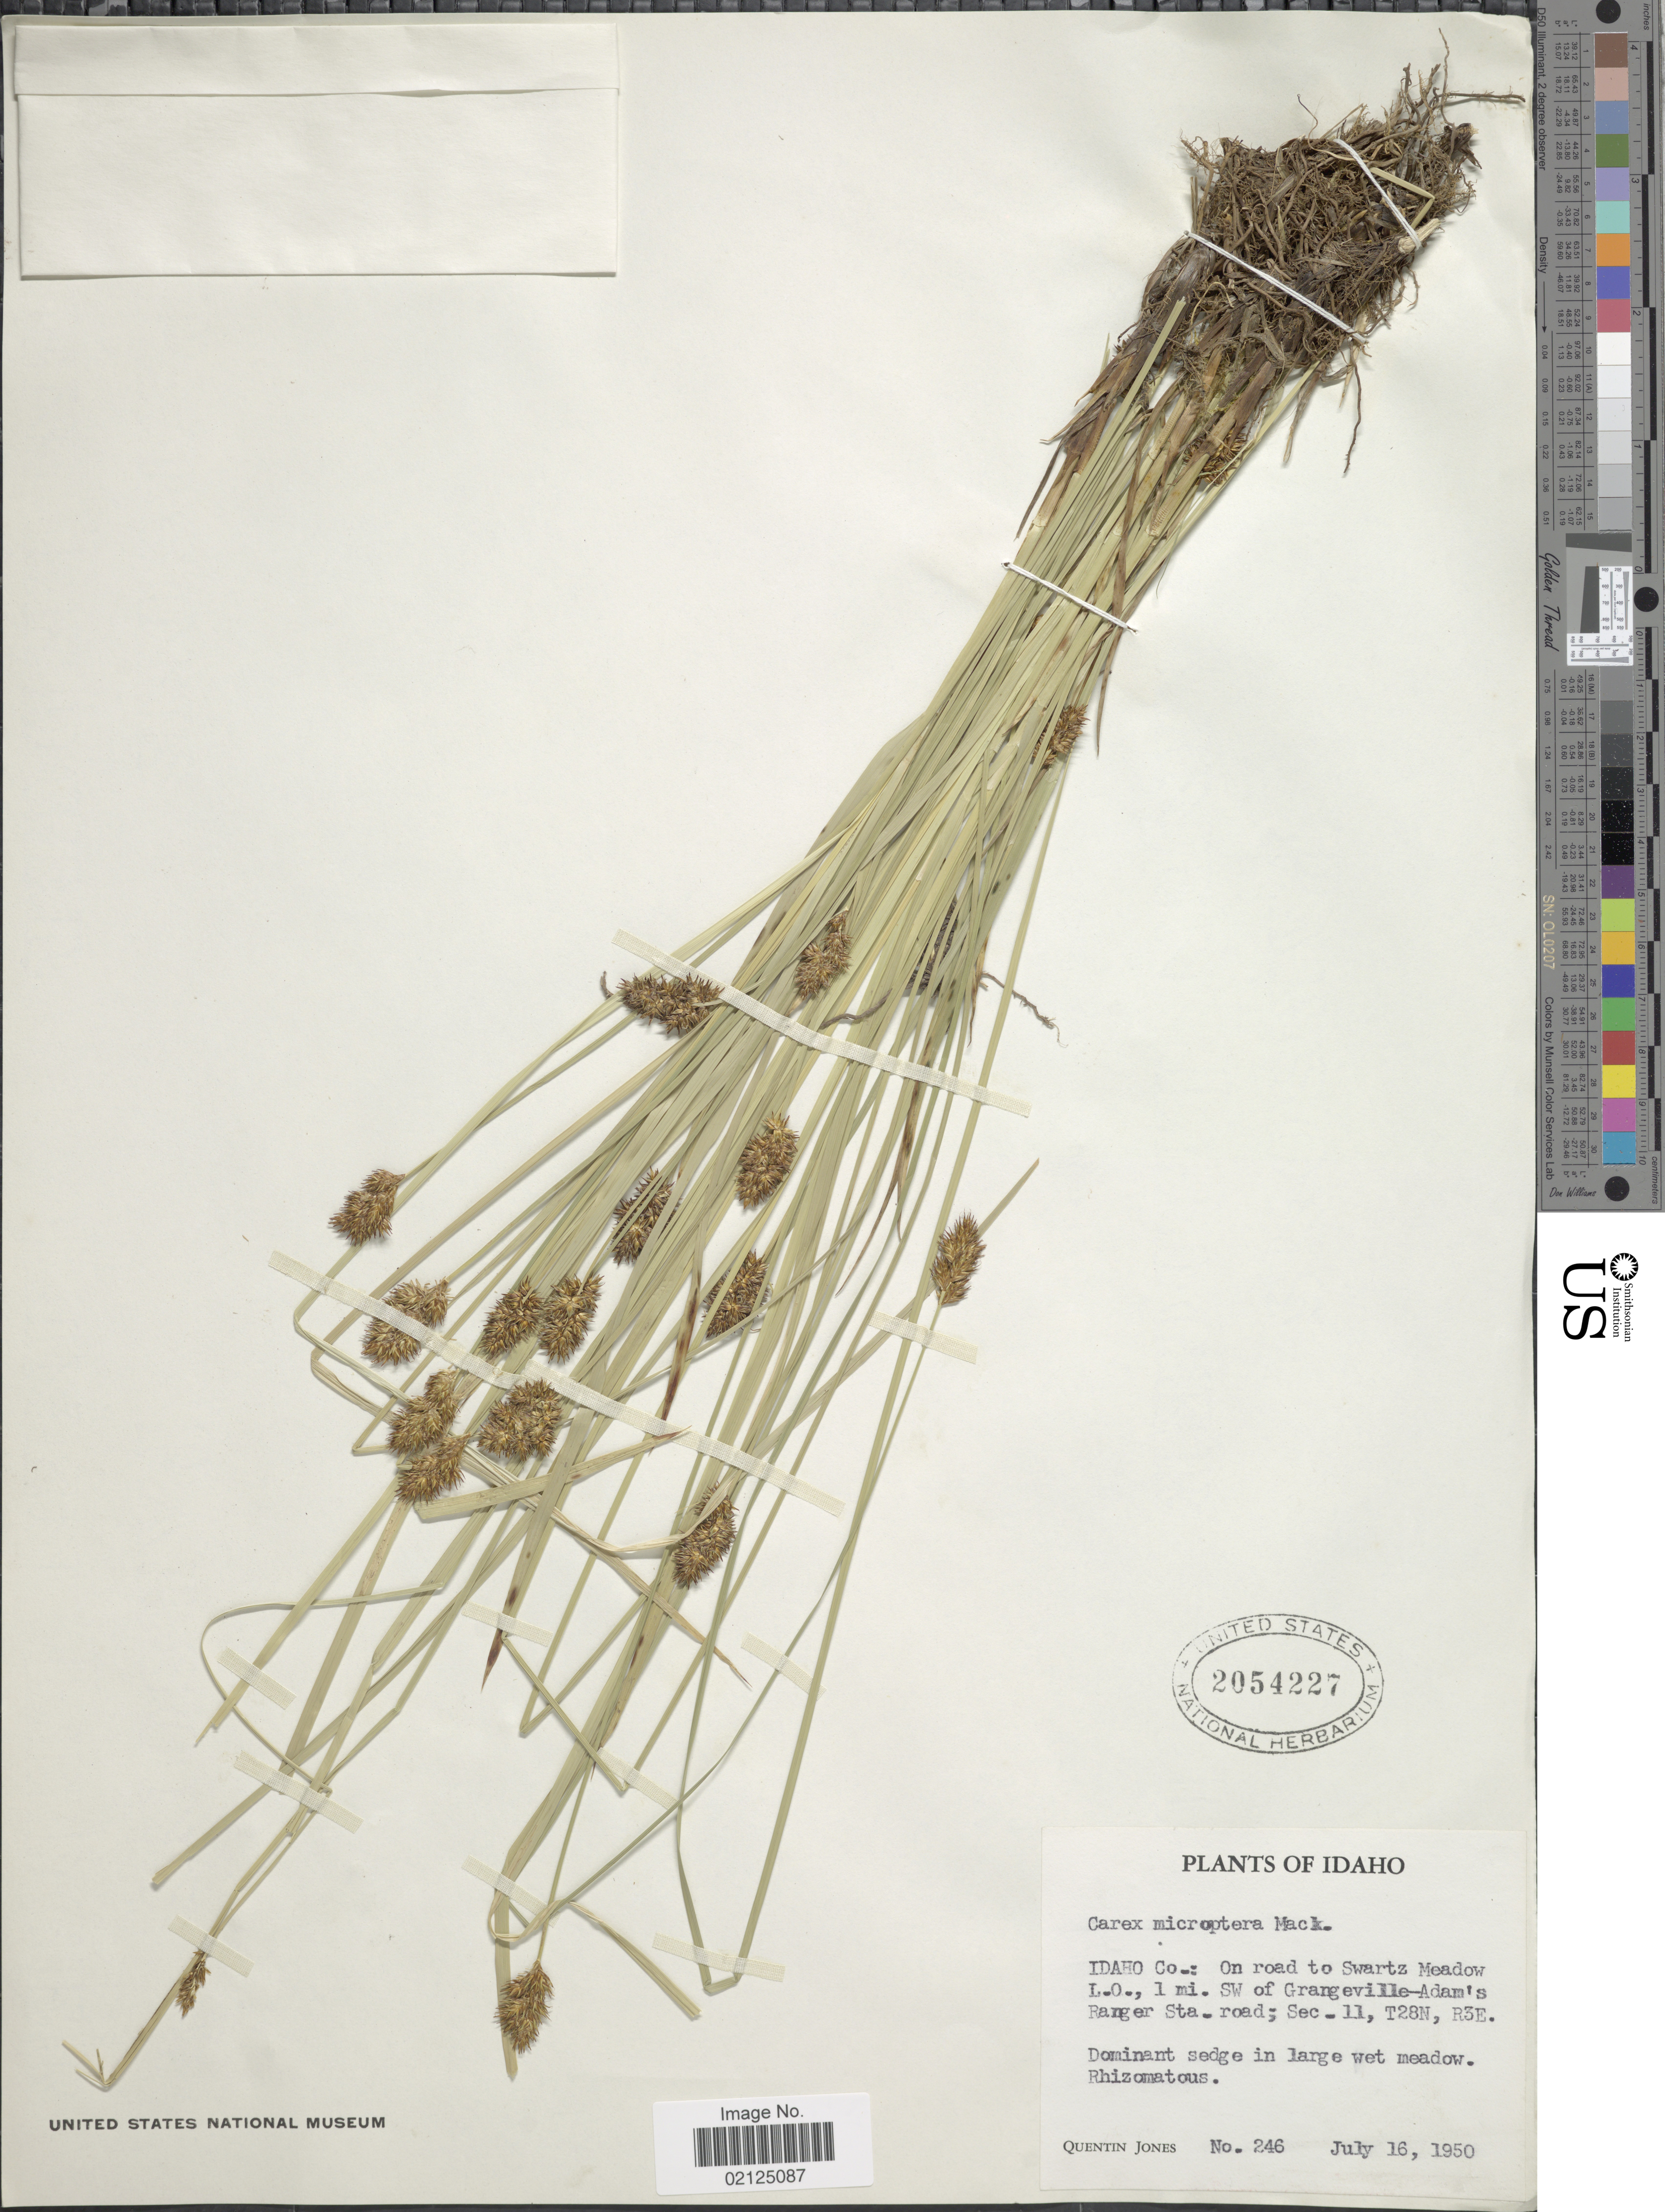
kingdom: Plantae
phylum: Tracheophyta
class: Liliopsida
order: Poales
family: Cyperaceae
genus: Carex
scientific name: Carex microptera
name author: Mack.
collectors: Q. Jones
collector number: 246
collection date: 1950-07-16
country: United States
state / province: Idaho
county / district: Idaho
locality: On road to Swartz Meadow L.O., 1 mi SW of Grangeville-Adam's Ranger Sta - road; Sec - 11, T28N, R3E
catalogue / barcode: US 2054227